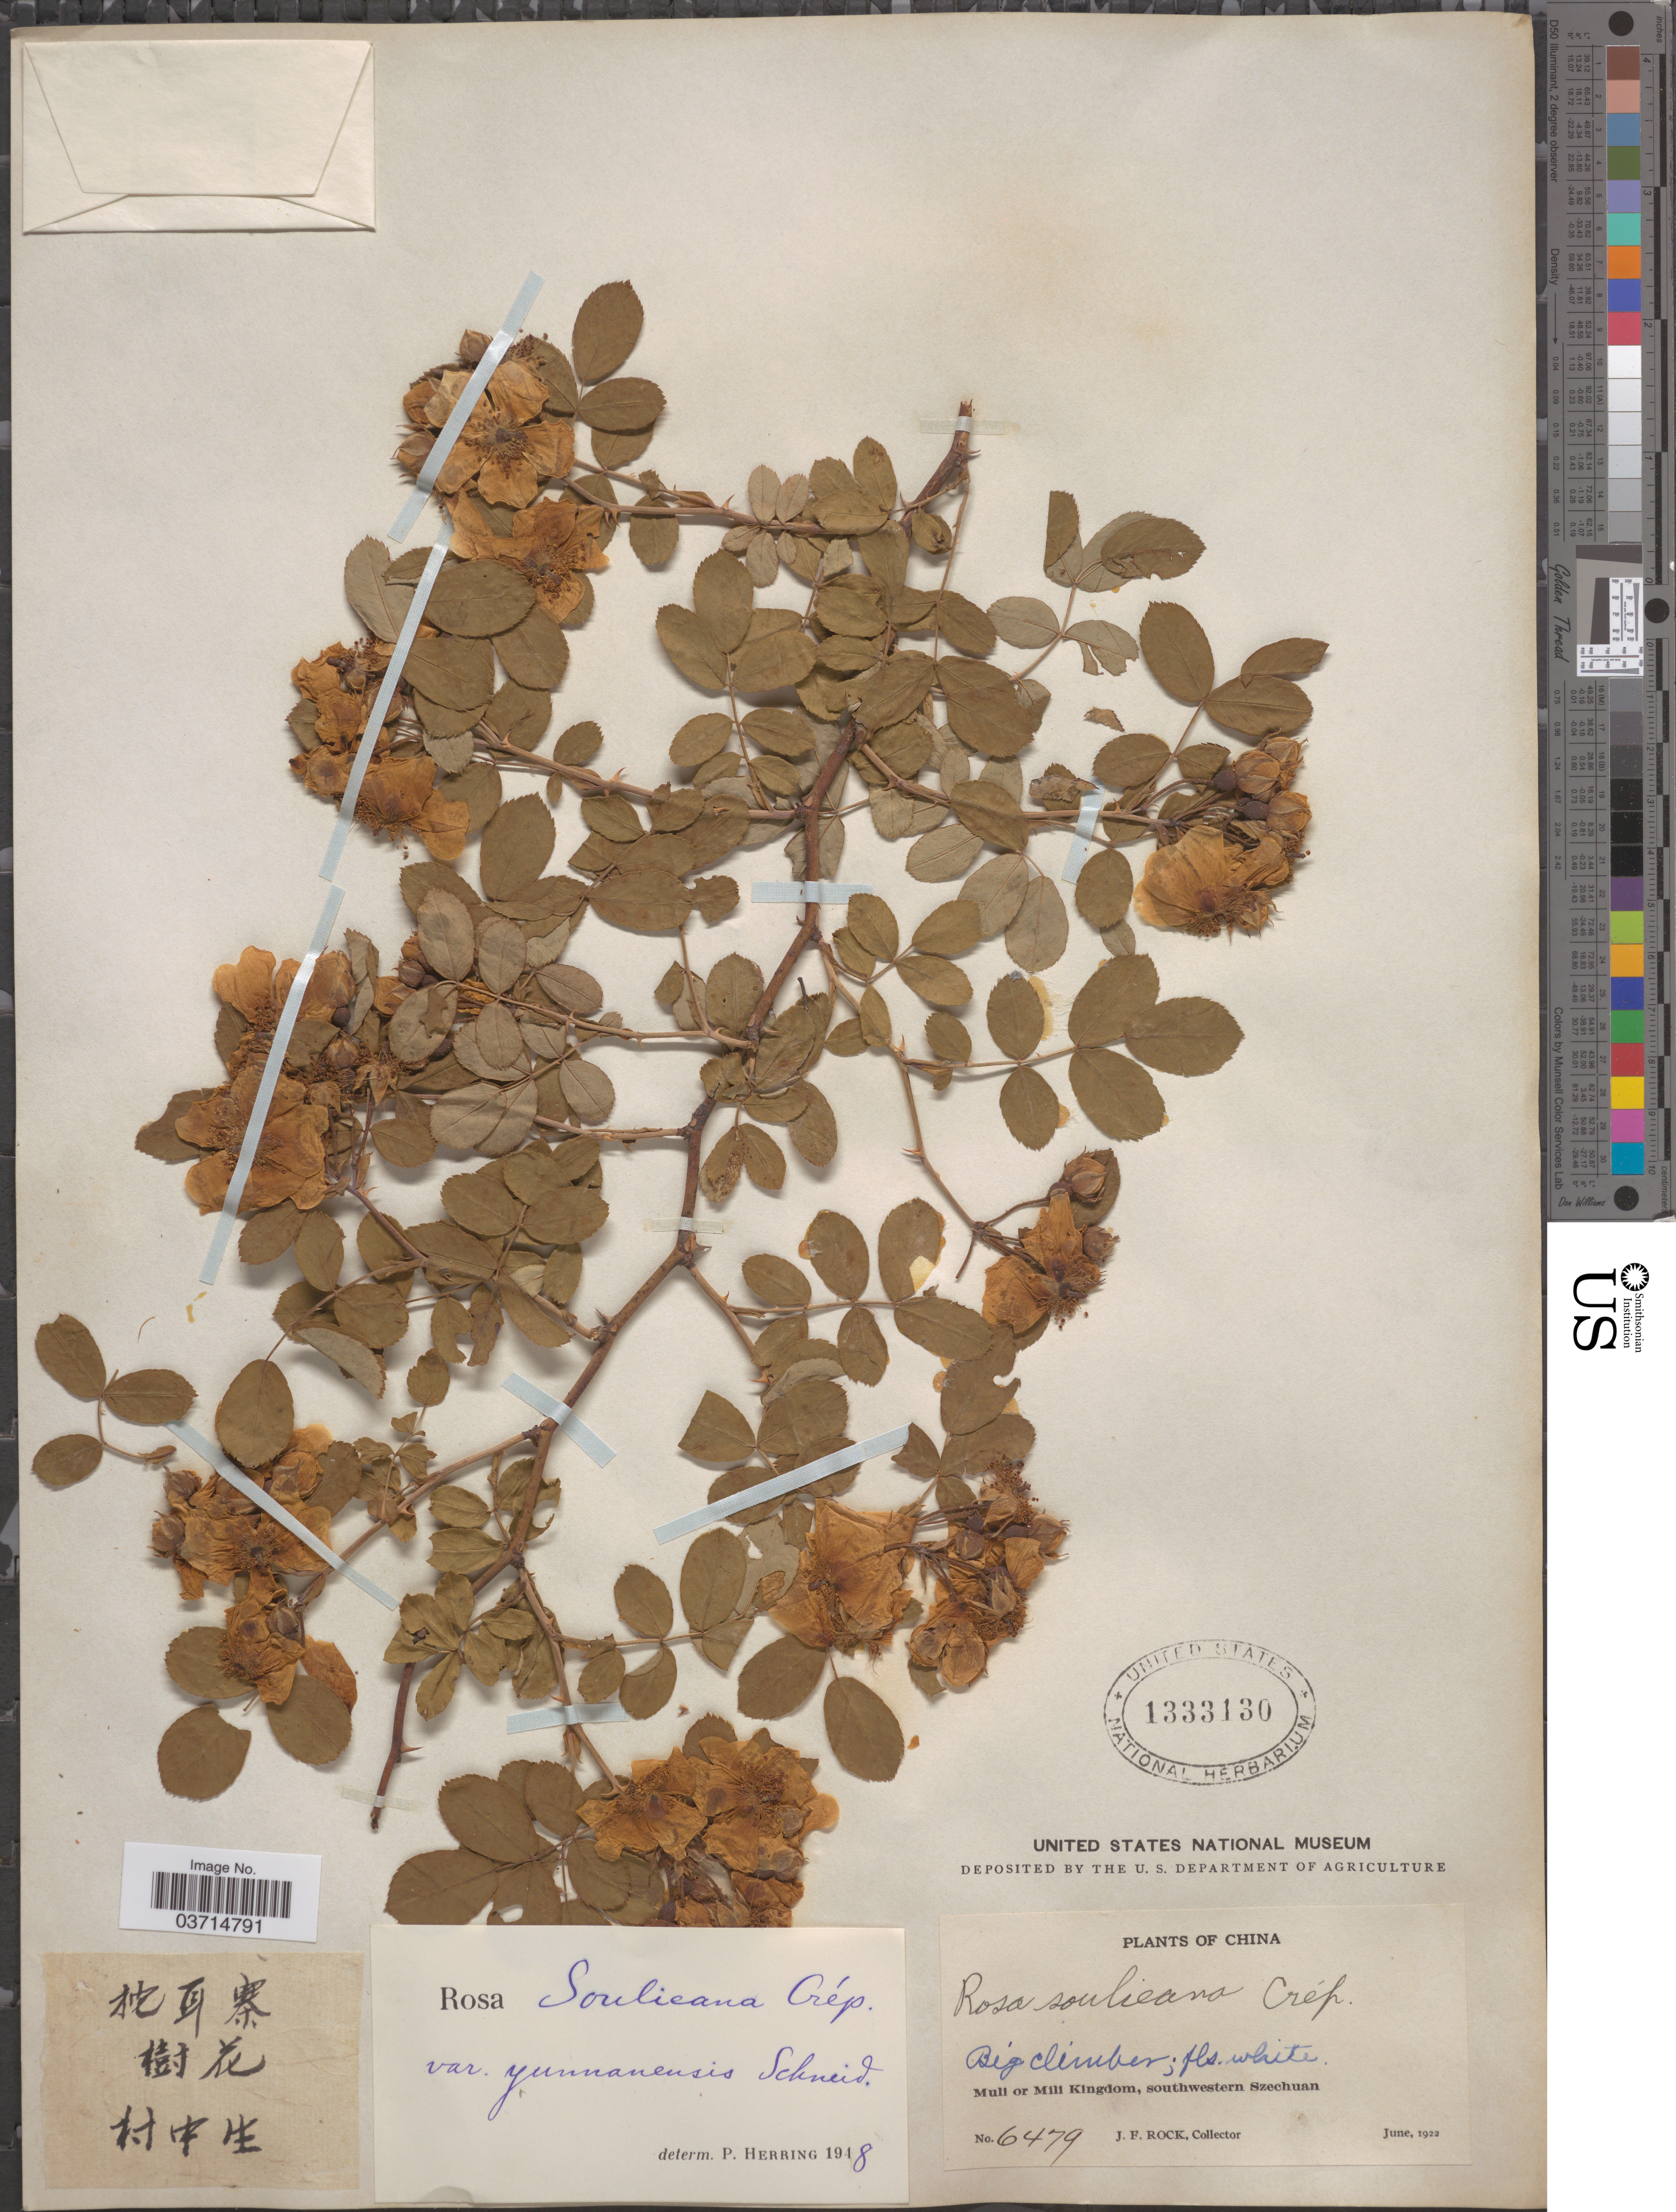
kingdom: Plantae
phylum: Tracheophyta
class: Magnoliopsida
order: Rosales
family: Rosaceae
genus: Rosa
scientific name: Rosa soulieana var. yunnanensis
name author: C.K. Schneid.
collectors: J. Rock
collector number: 6479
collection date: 1922-06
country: China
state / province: Sichuan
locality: Muli or Mili Kingdom, southwestern Szechuan.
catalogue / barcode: US 1333130